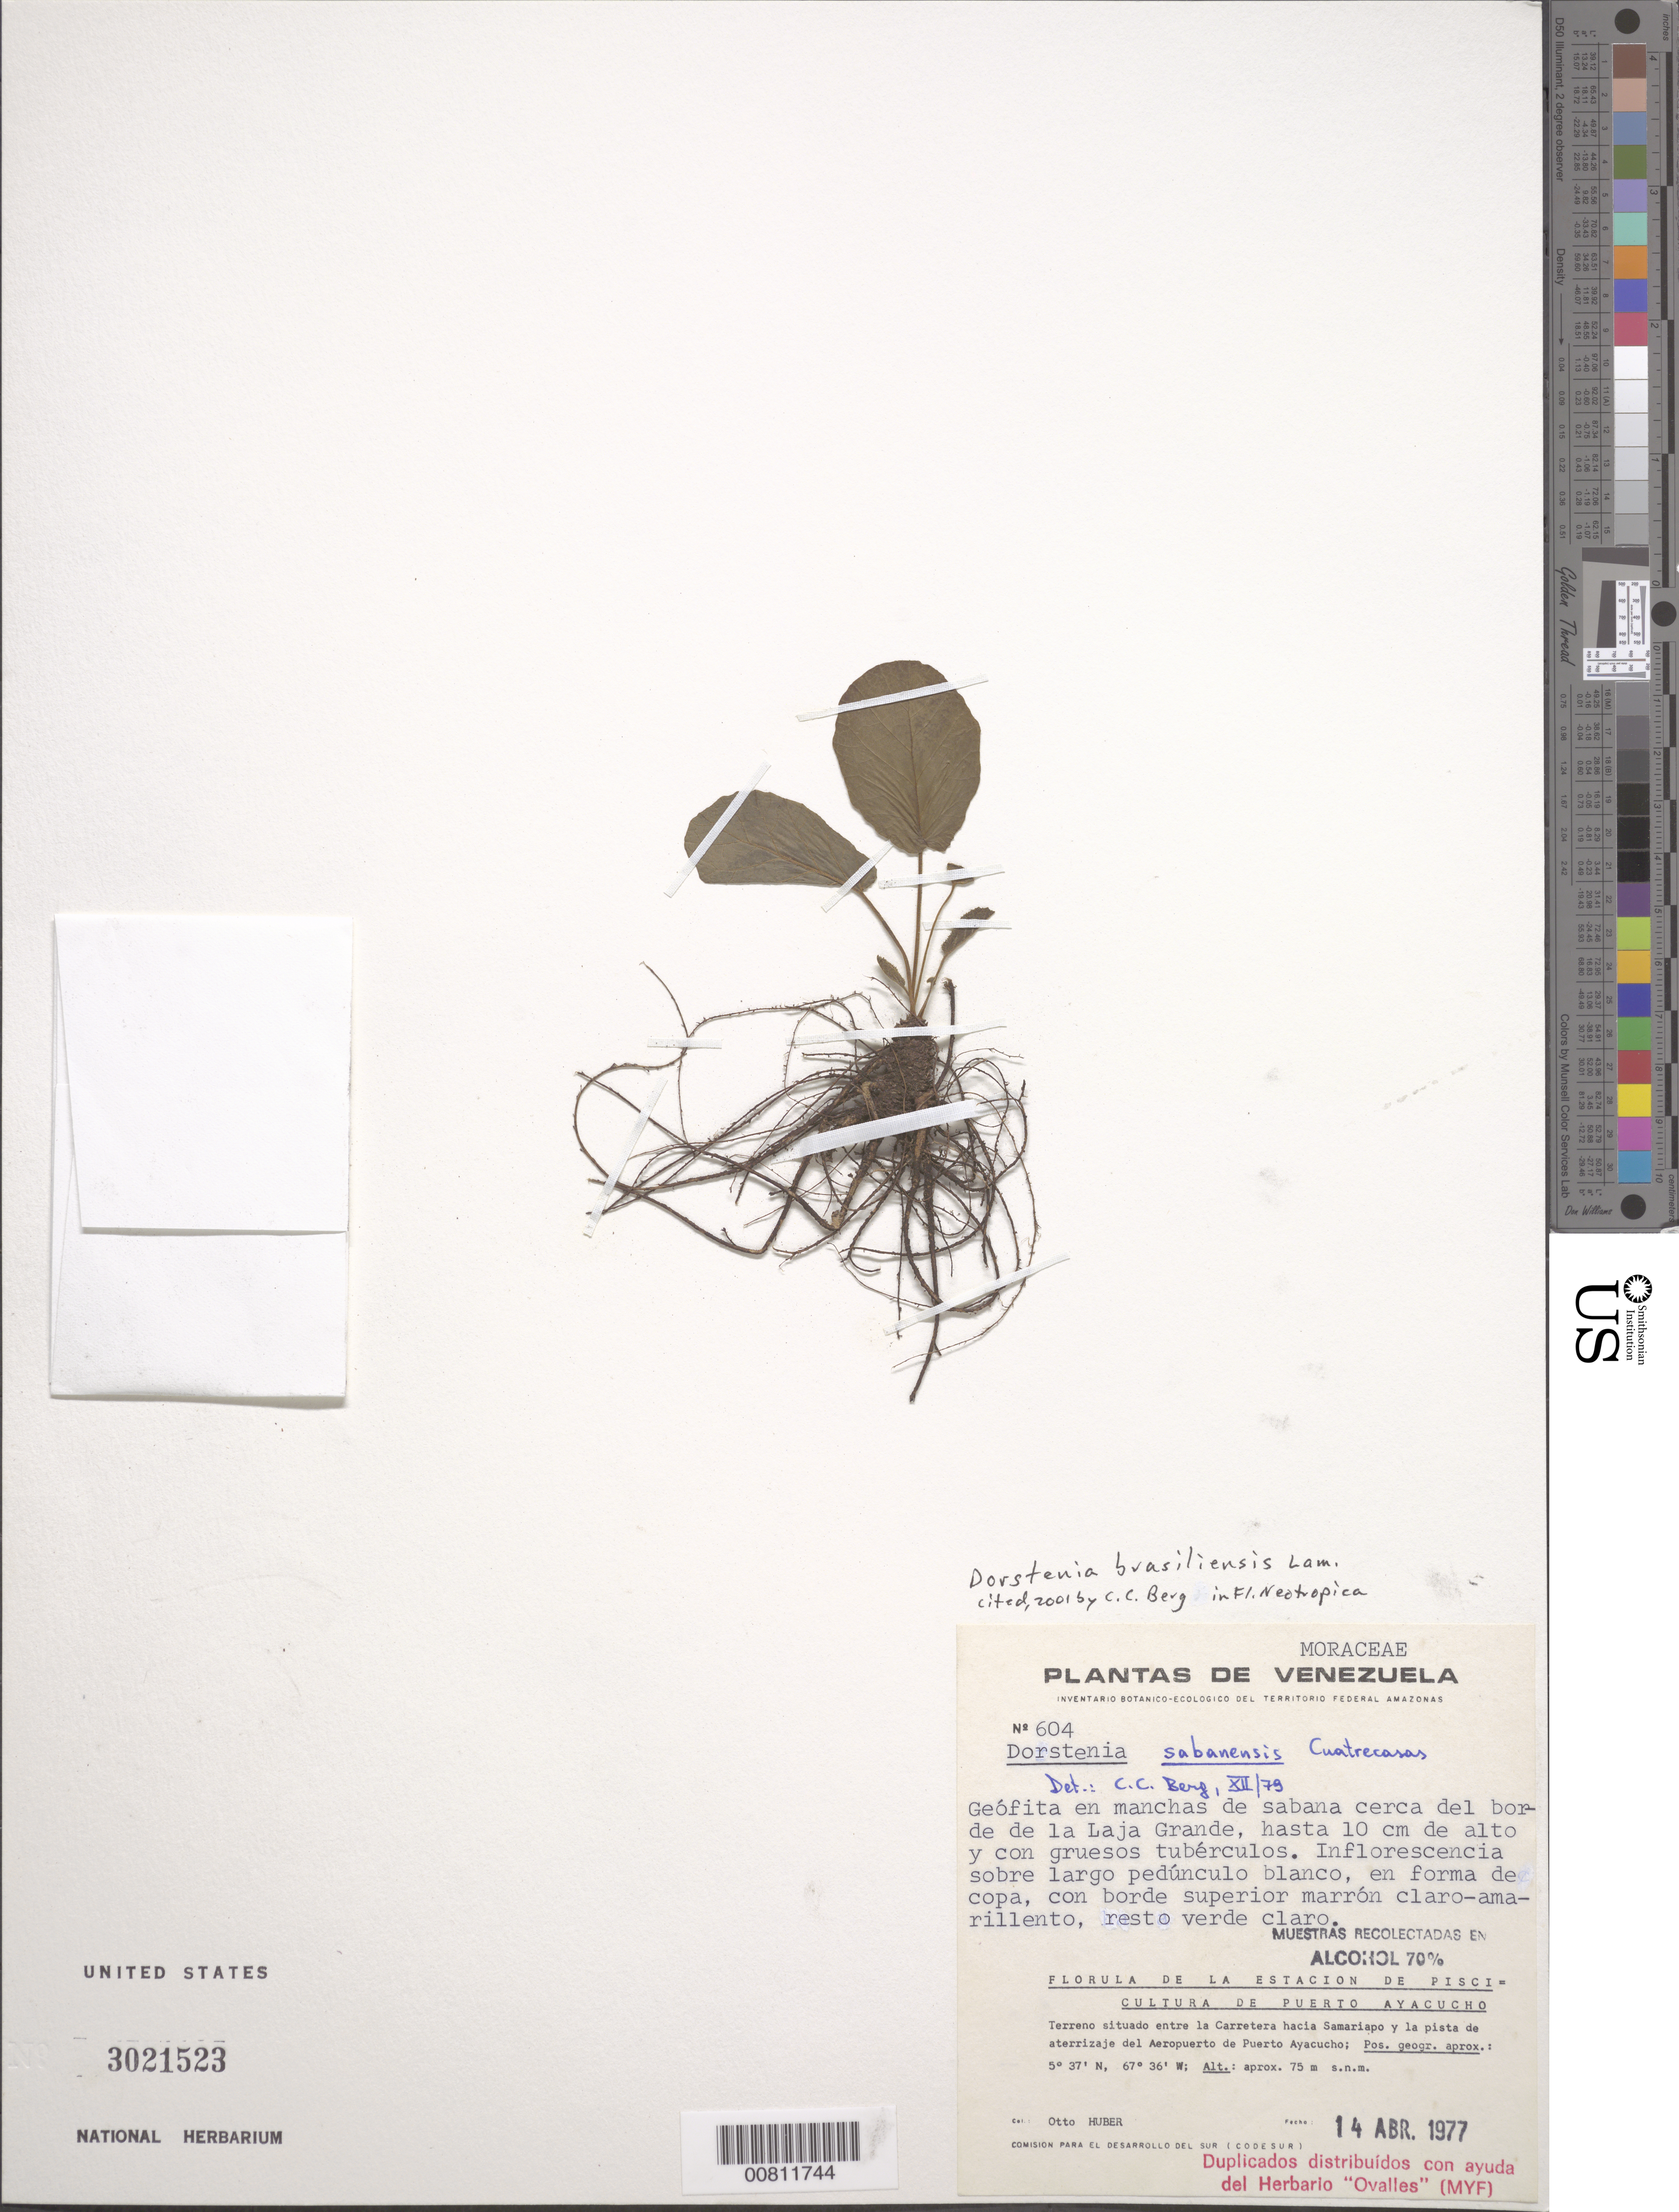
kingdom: Plantae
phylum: Tracheophyta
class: Magnoliopsida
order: Rosales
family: Moraceae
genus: Dorstenia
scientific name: Dorstenia brasiliensis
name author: Lam.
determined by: Berg, C. C.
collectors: O. Huber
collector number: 604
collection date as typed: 14-Apr-77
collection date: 1977-04-14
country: Venezuela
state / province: Amazonas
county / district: Atures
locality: Puerto Ayacucho, carretera hacia Samariapo y la pista de aterrizaje del Aeropuerto de Puerto Ayacucho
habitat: Sabana cerca del borde de la Laja Grande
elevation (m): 75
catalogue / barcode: US 3021523